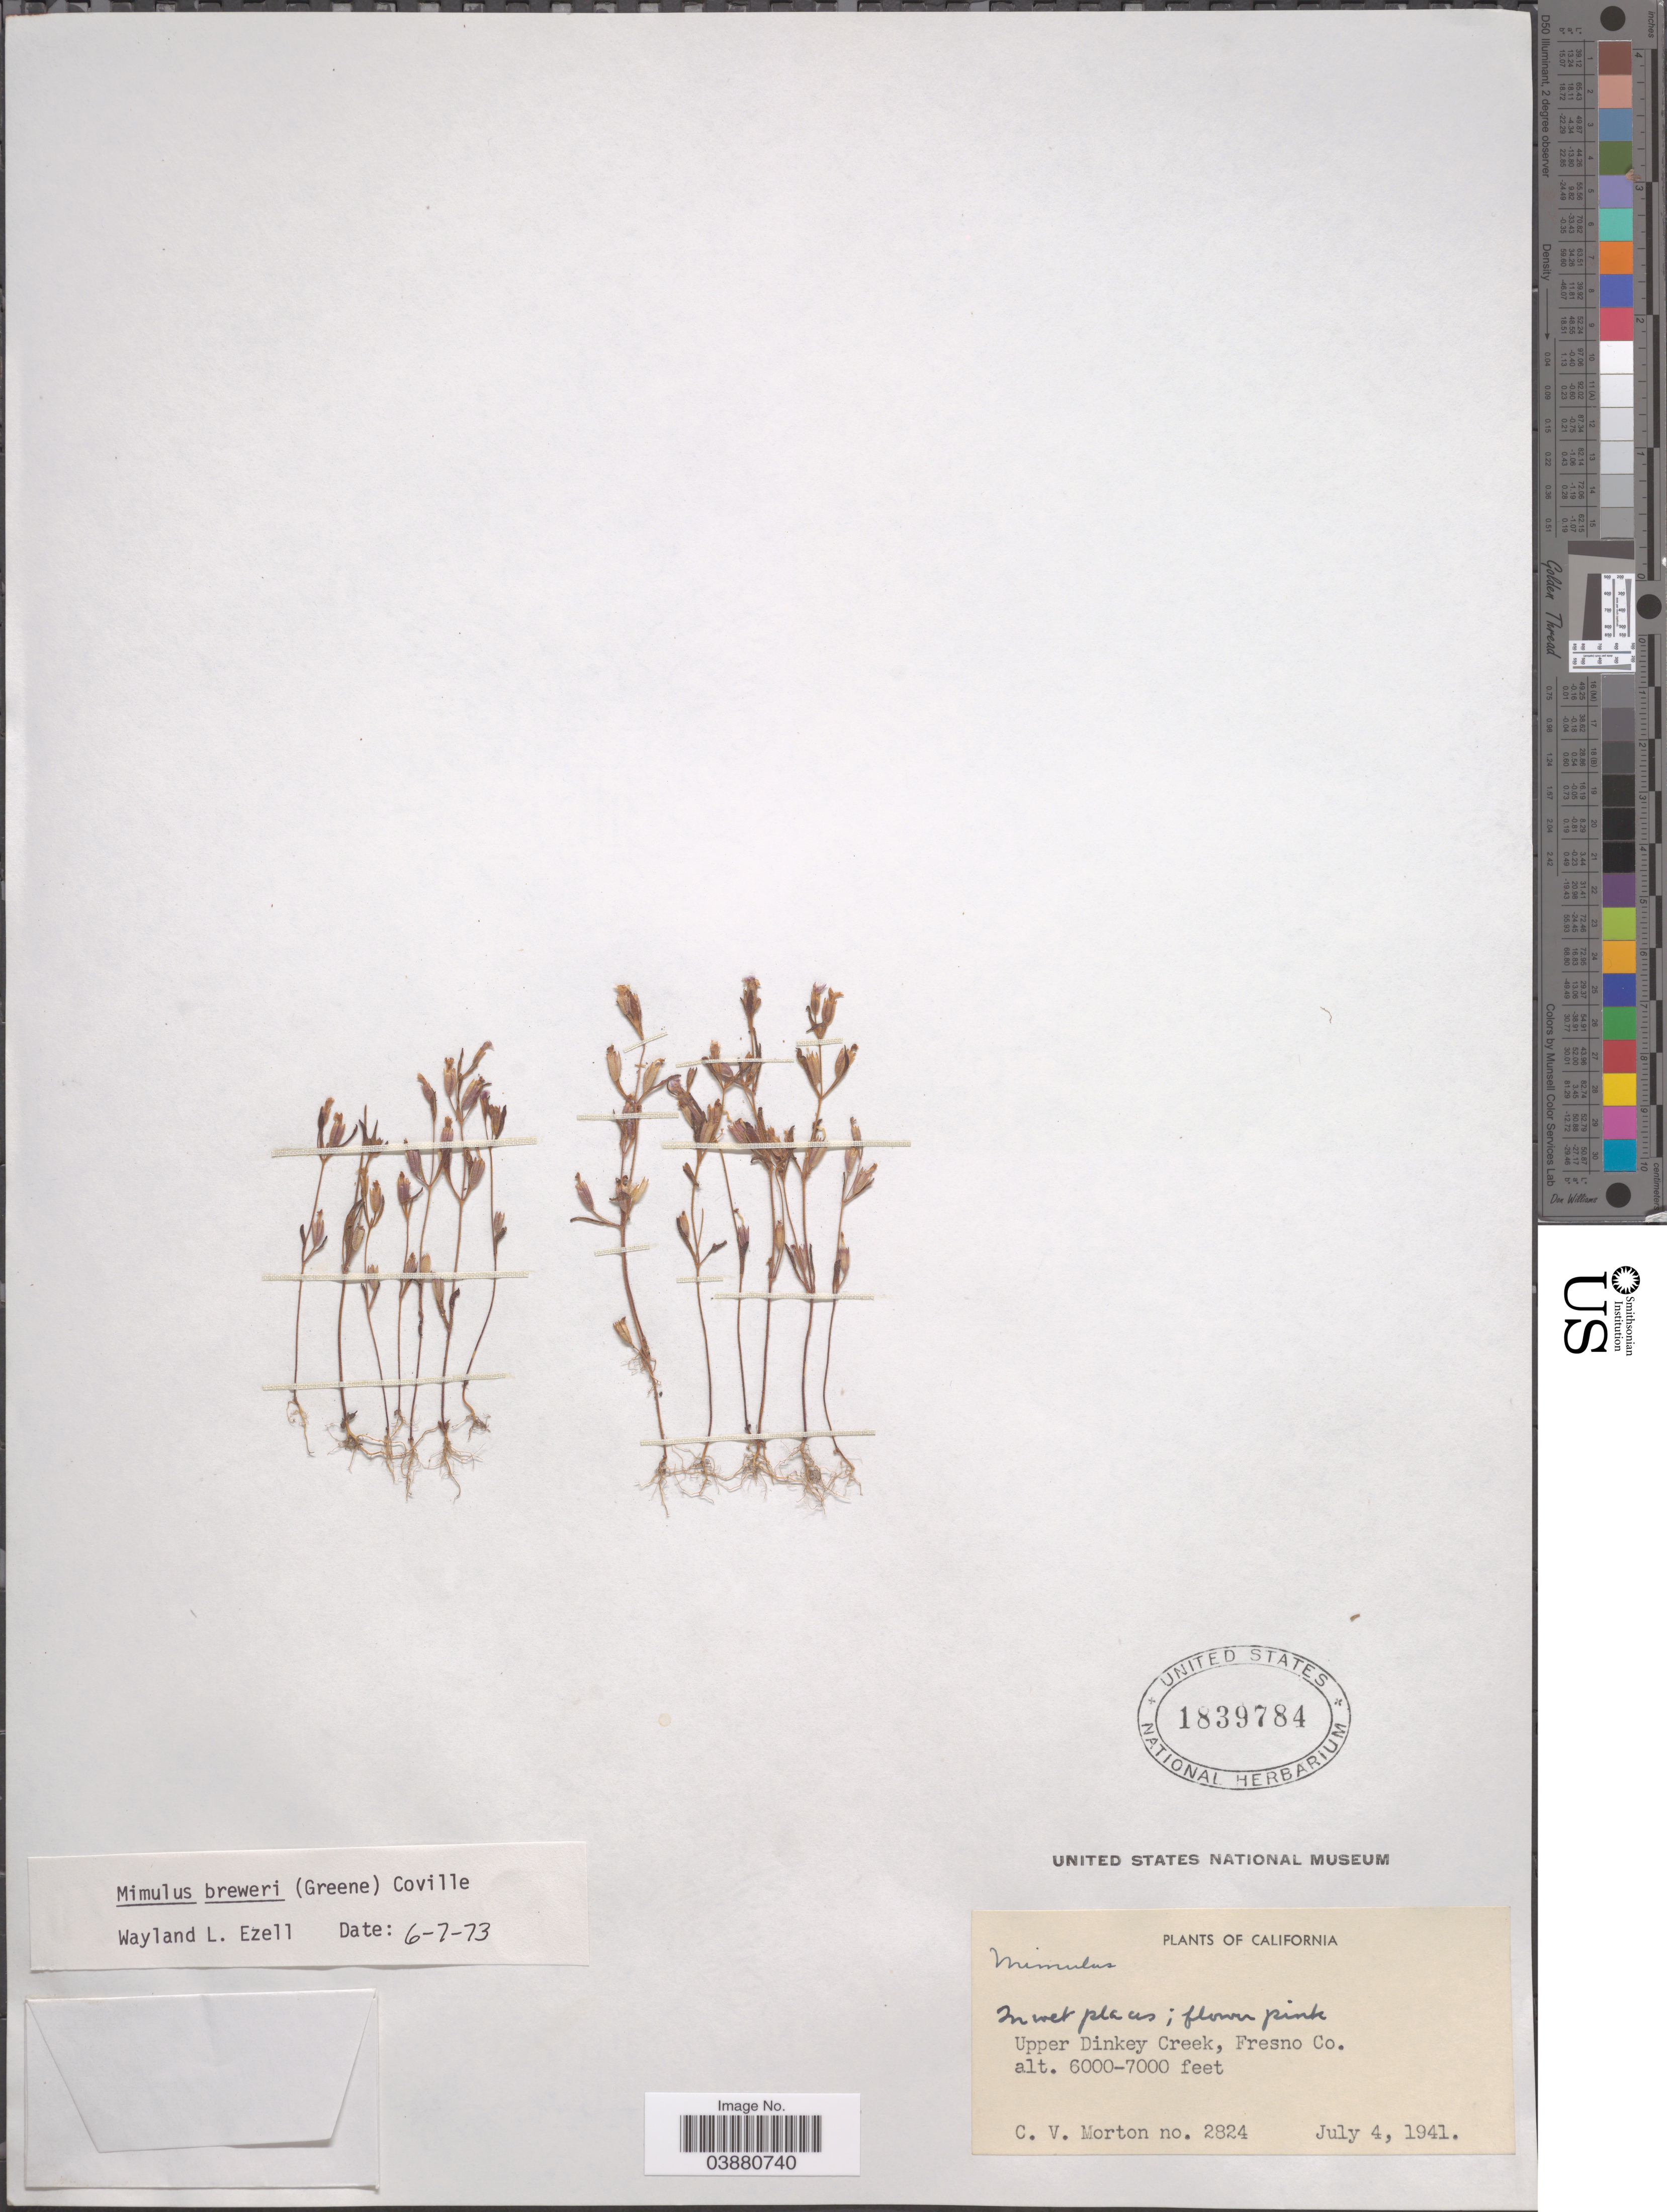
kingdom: Plantae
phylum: Tracheophyta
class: Magnoliopsida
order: Lamiales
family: Phrymaceae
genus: Mimulus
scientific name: Mimulus breweri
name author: (Greene) Coville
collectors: C. V. Morton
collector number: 2824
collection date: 1941-07-04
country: United States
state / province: California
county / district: Fresno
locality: Upper Dinkey Creek, Fresno Co.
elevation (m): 1829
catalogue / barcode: US 1839784